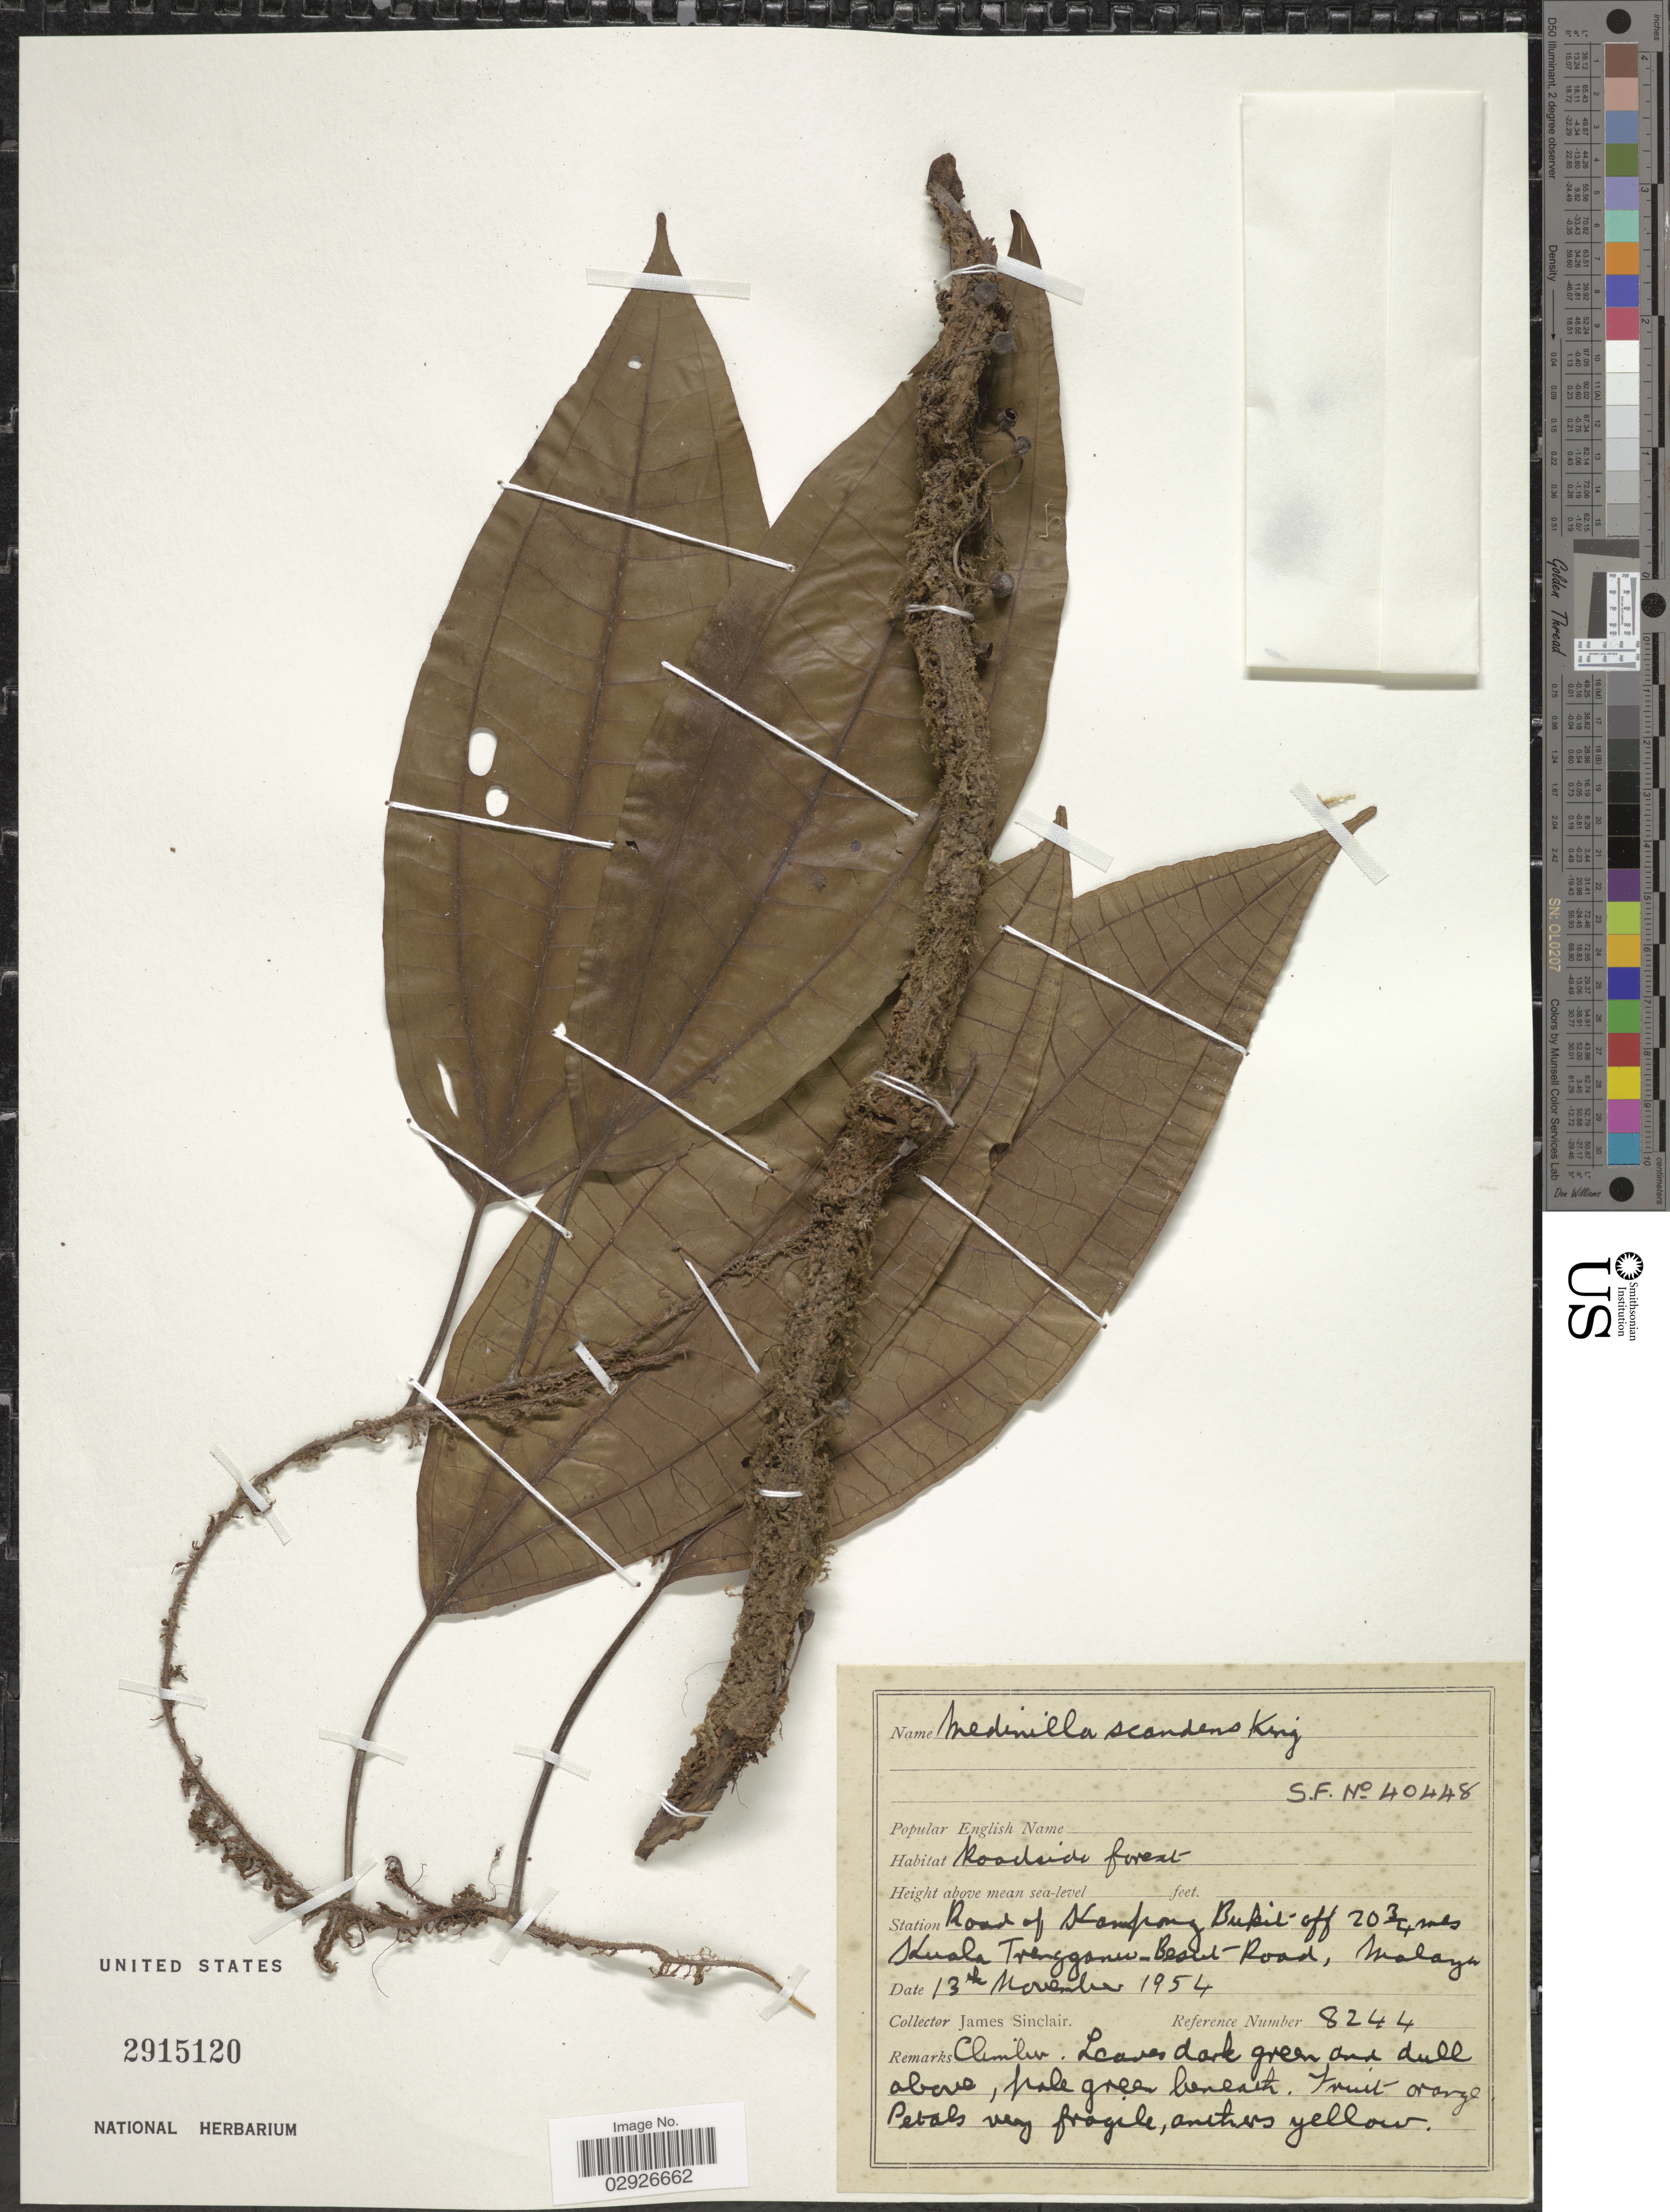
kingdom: Plantae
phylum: Tracheophyta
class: Magnoliopsida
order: Myrtales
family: Melastomataceae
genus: Medinilla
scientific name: Medinilla scandens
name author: King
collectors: J. Sinclair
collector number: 8244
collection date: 1954-11-13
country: Malaysia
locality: Road of Kampong Bukit off 20¾ mls Kuala Trengganu-Besut Road, Malaya.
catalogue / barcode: US 2915120